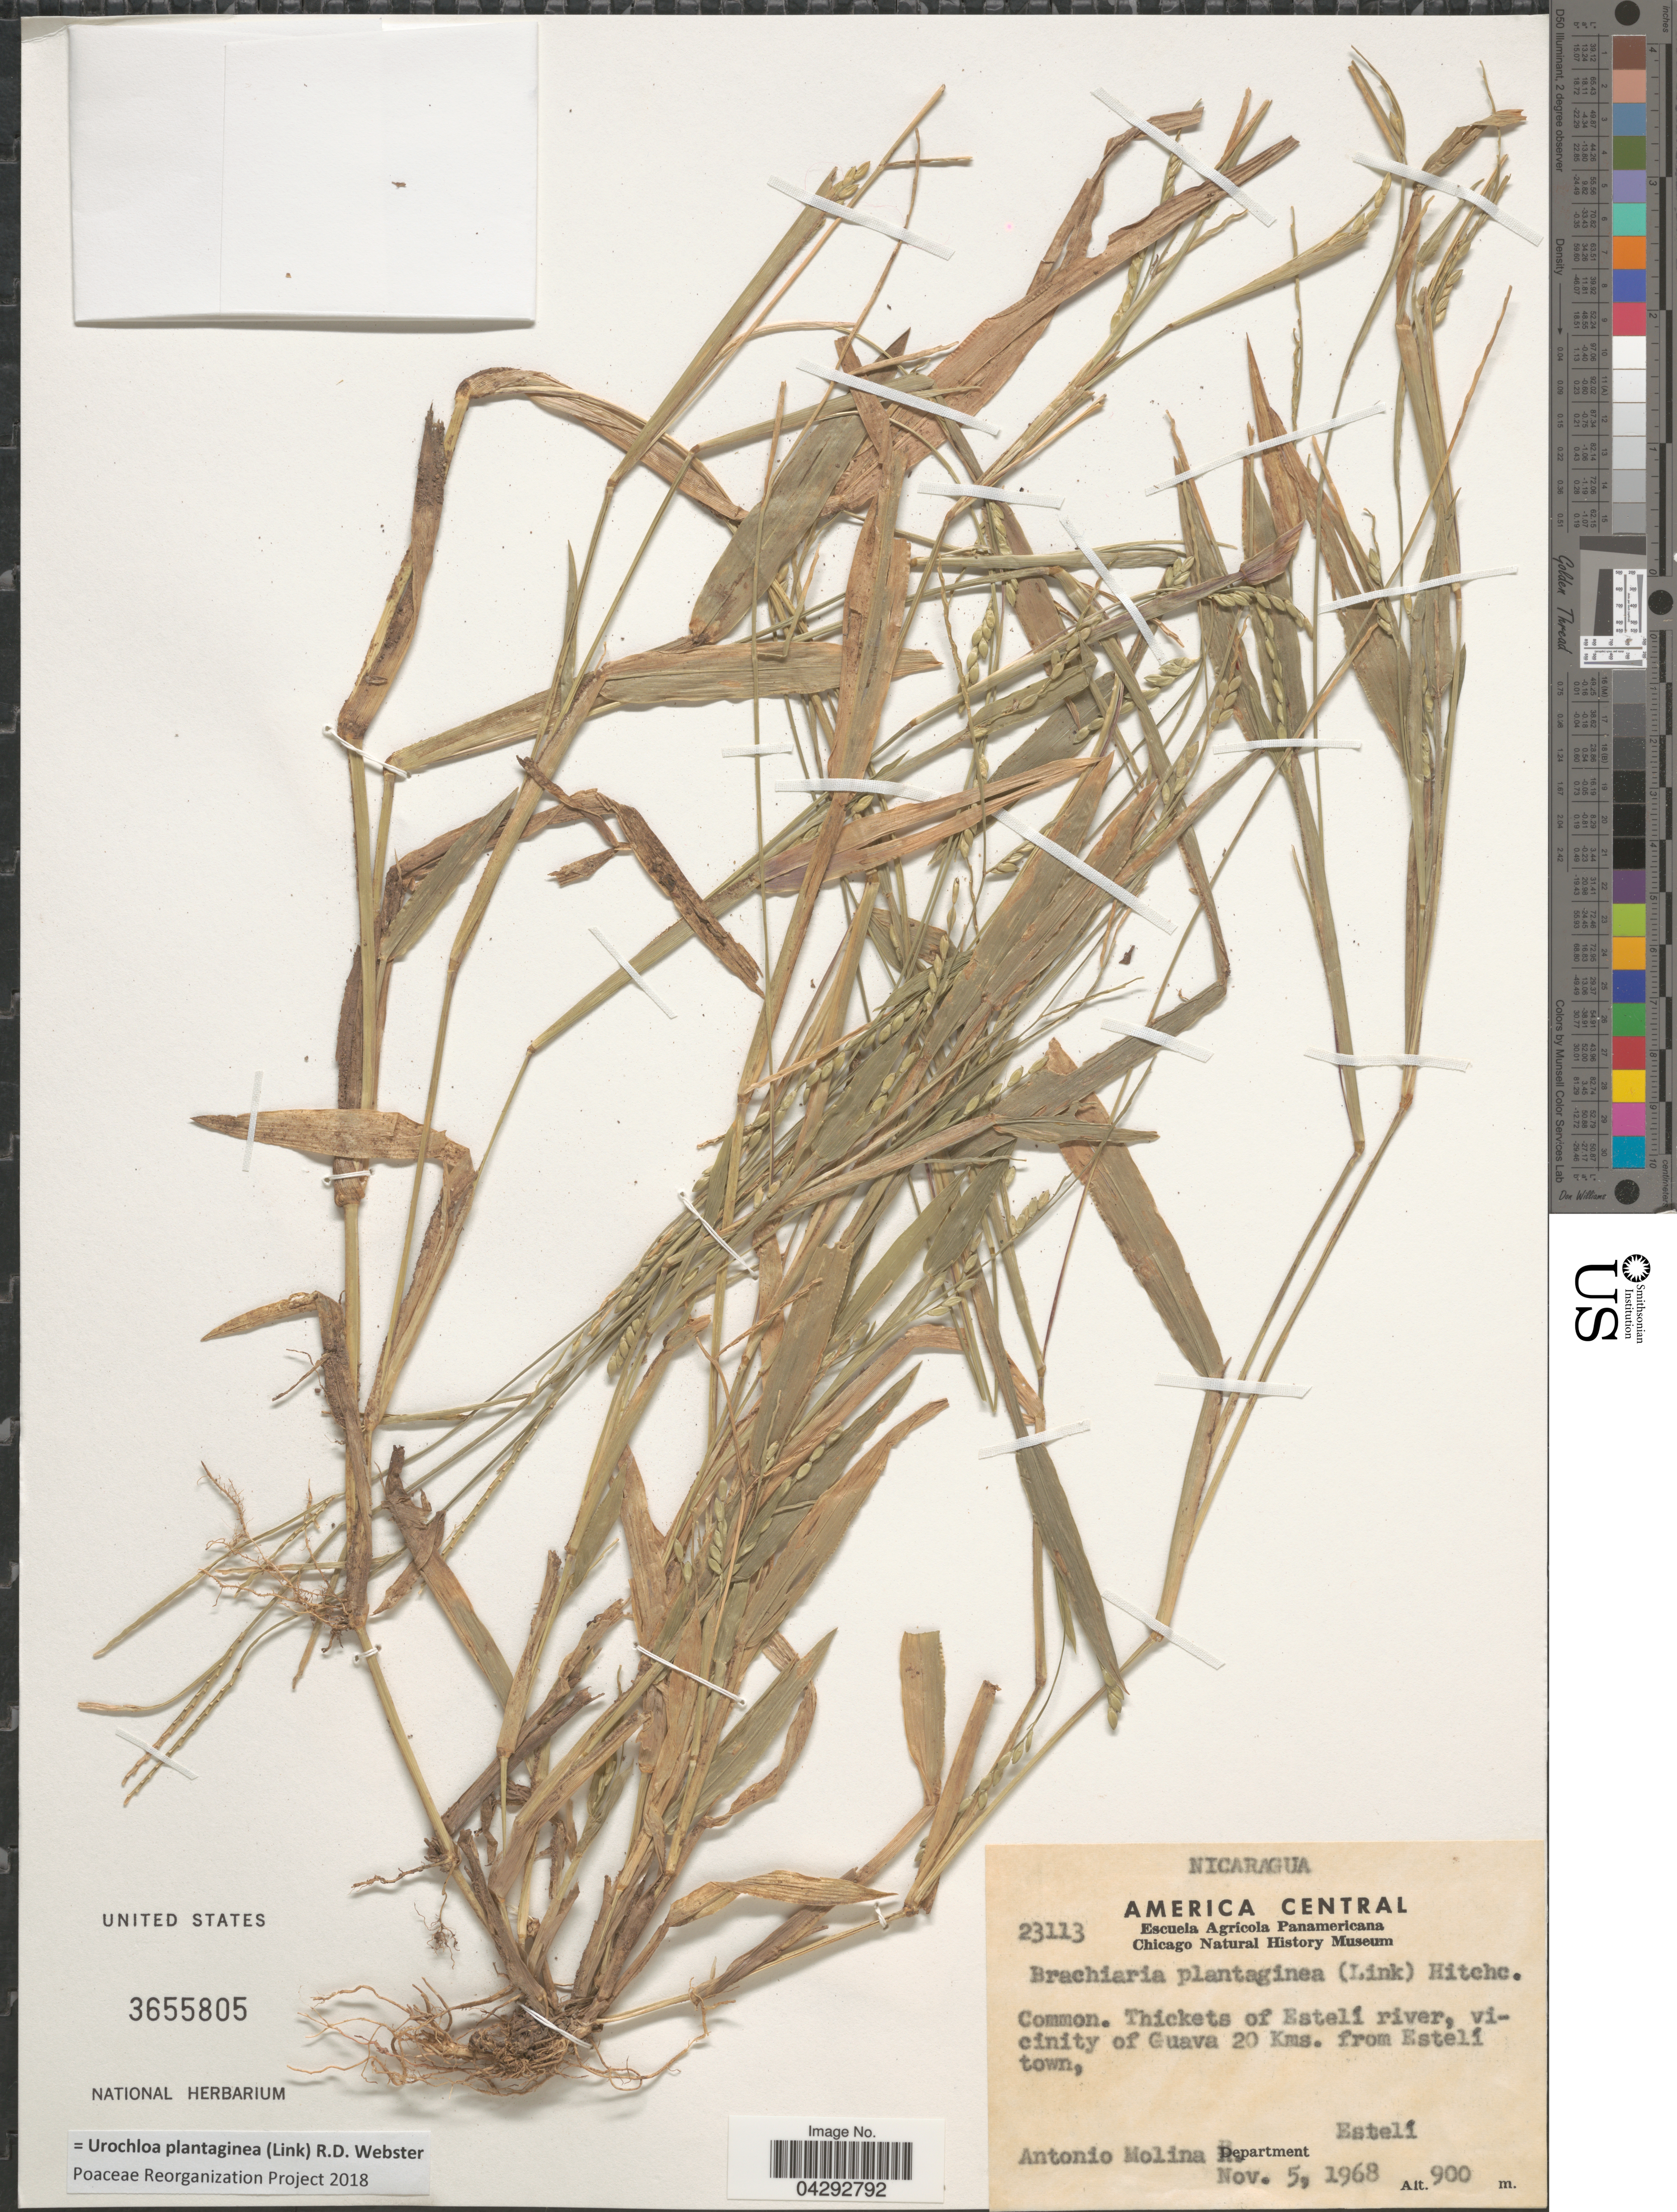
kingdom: Plantae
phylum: Tracheophyta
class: Liliopsida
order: Poales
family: Poaceae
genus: Urochloa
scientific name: Urochloa plantaginea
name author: (Link) R.D. Webster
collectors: A. Molina R.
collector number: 23113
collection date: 1968-11-05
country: Nicaragua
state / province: Esteli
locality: Thickets of Estelí river, vicinity of Guava 20 Kms. from Estelí town. Department Estelí.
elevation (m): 900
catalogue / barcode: US 3655805